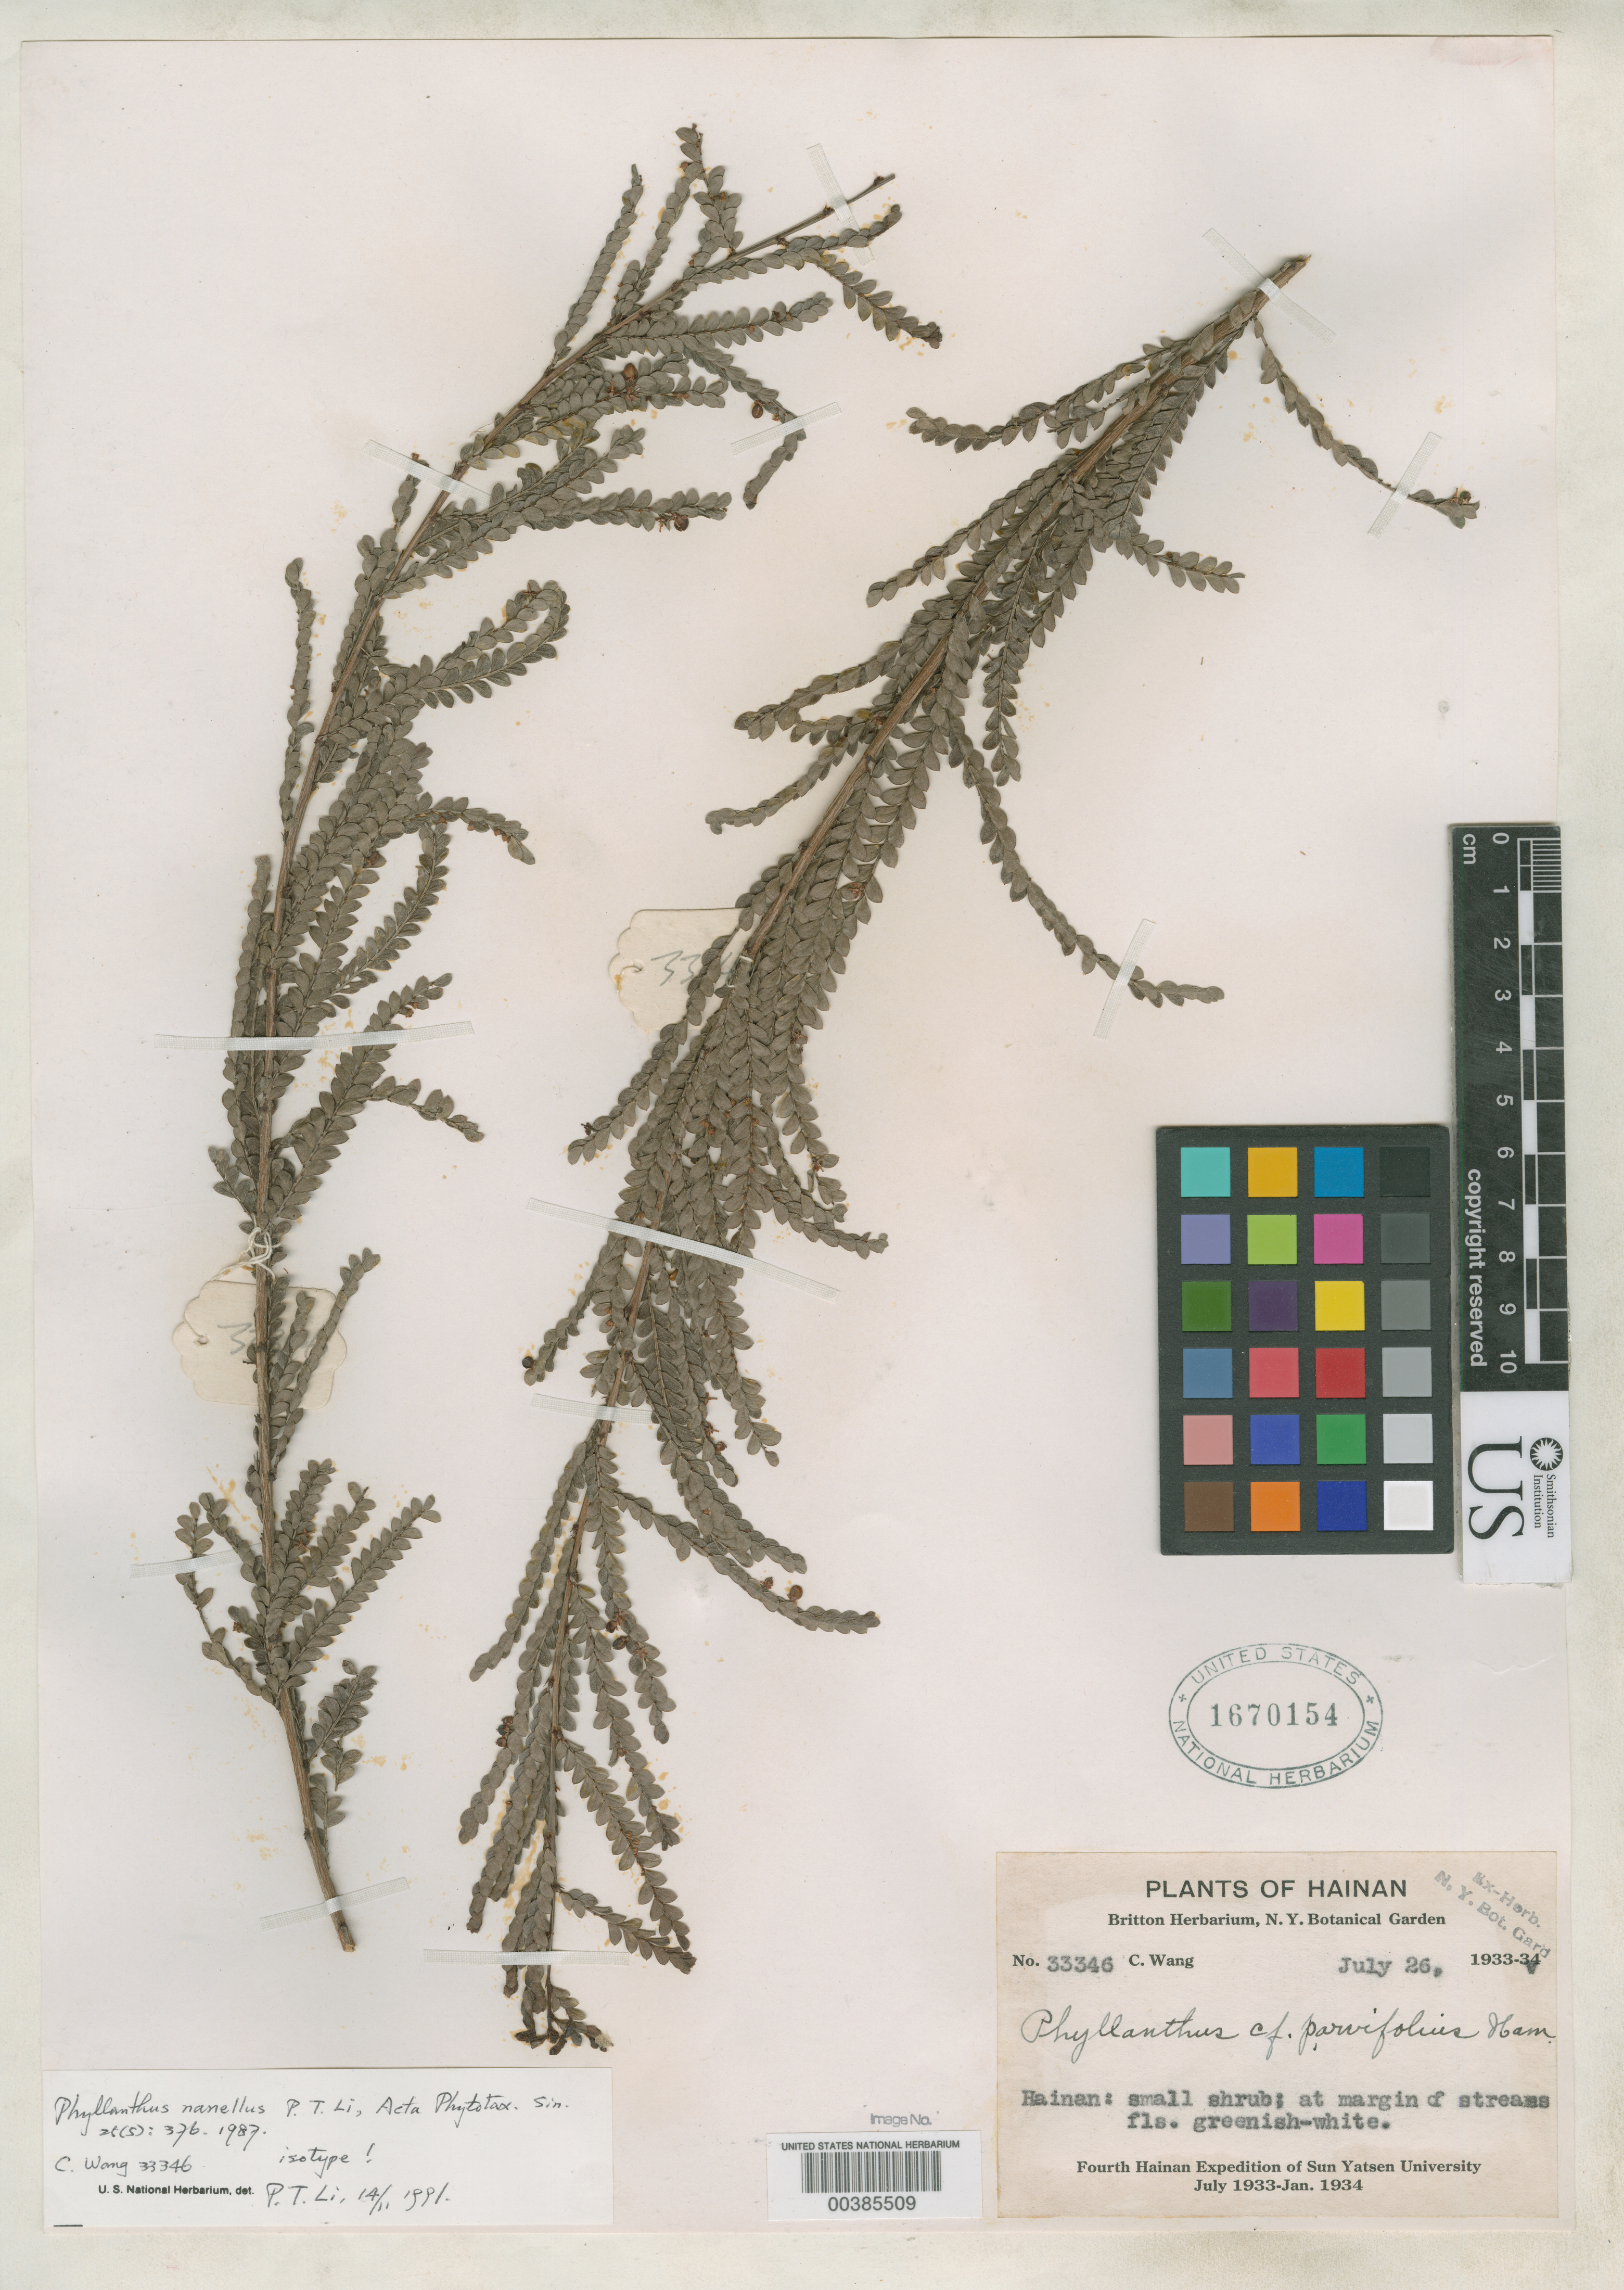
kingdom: Plantae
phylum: Tracheophyta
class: Magnoliopsida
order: Malpighiales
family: Phyllanthaceae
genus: Phyllanthus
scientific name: Phyllanthus nanellus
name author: P.T. Li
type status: Isotype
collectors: C. Wang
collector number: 33346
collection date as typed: Jul 1933 to -- Jan 1934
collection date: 1933-07/1934-01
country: China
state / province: Hainan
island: Hainan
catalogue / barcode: US 1670154